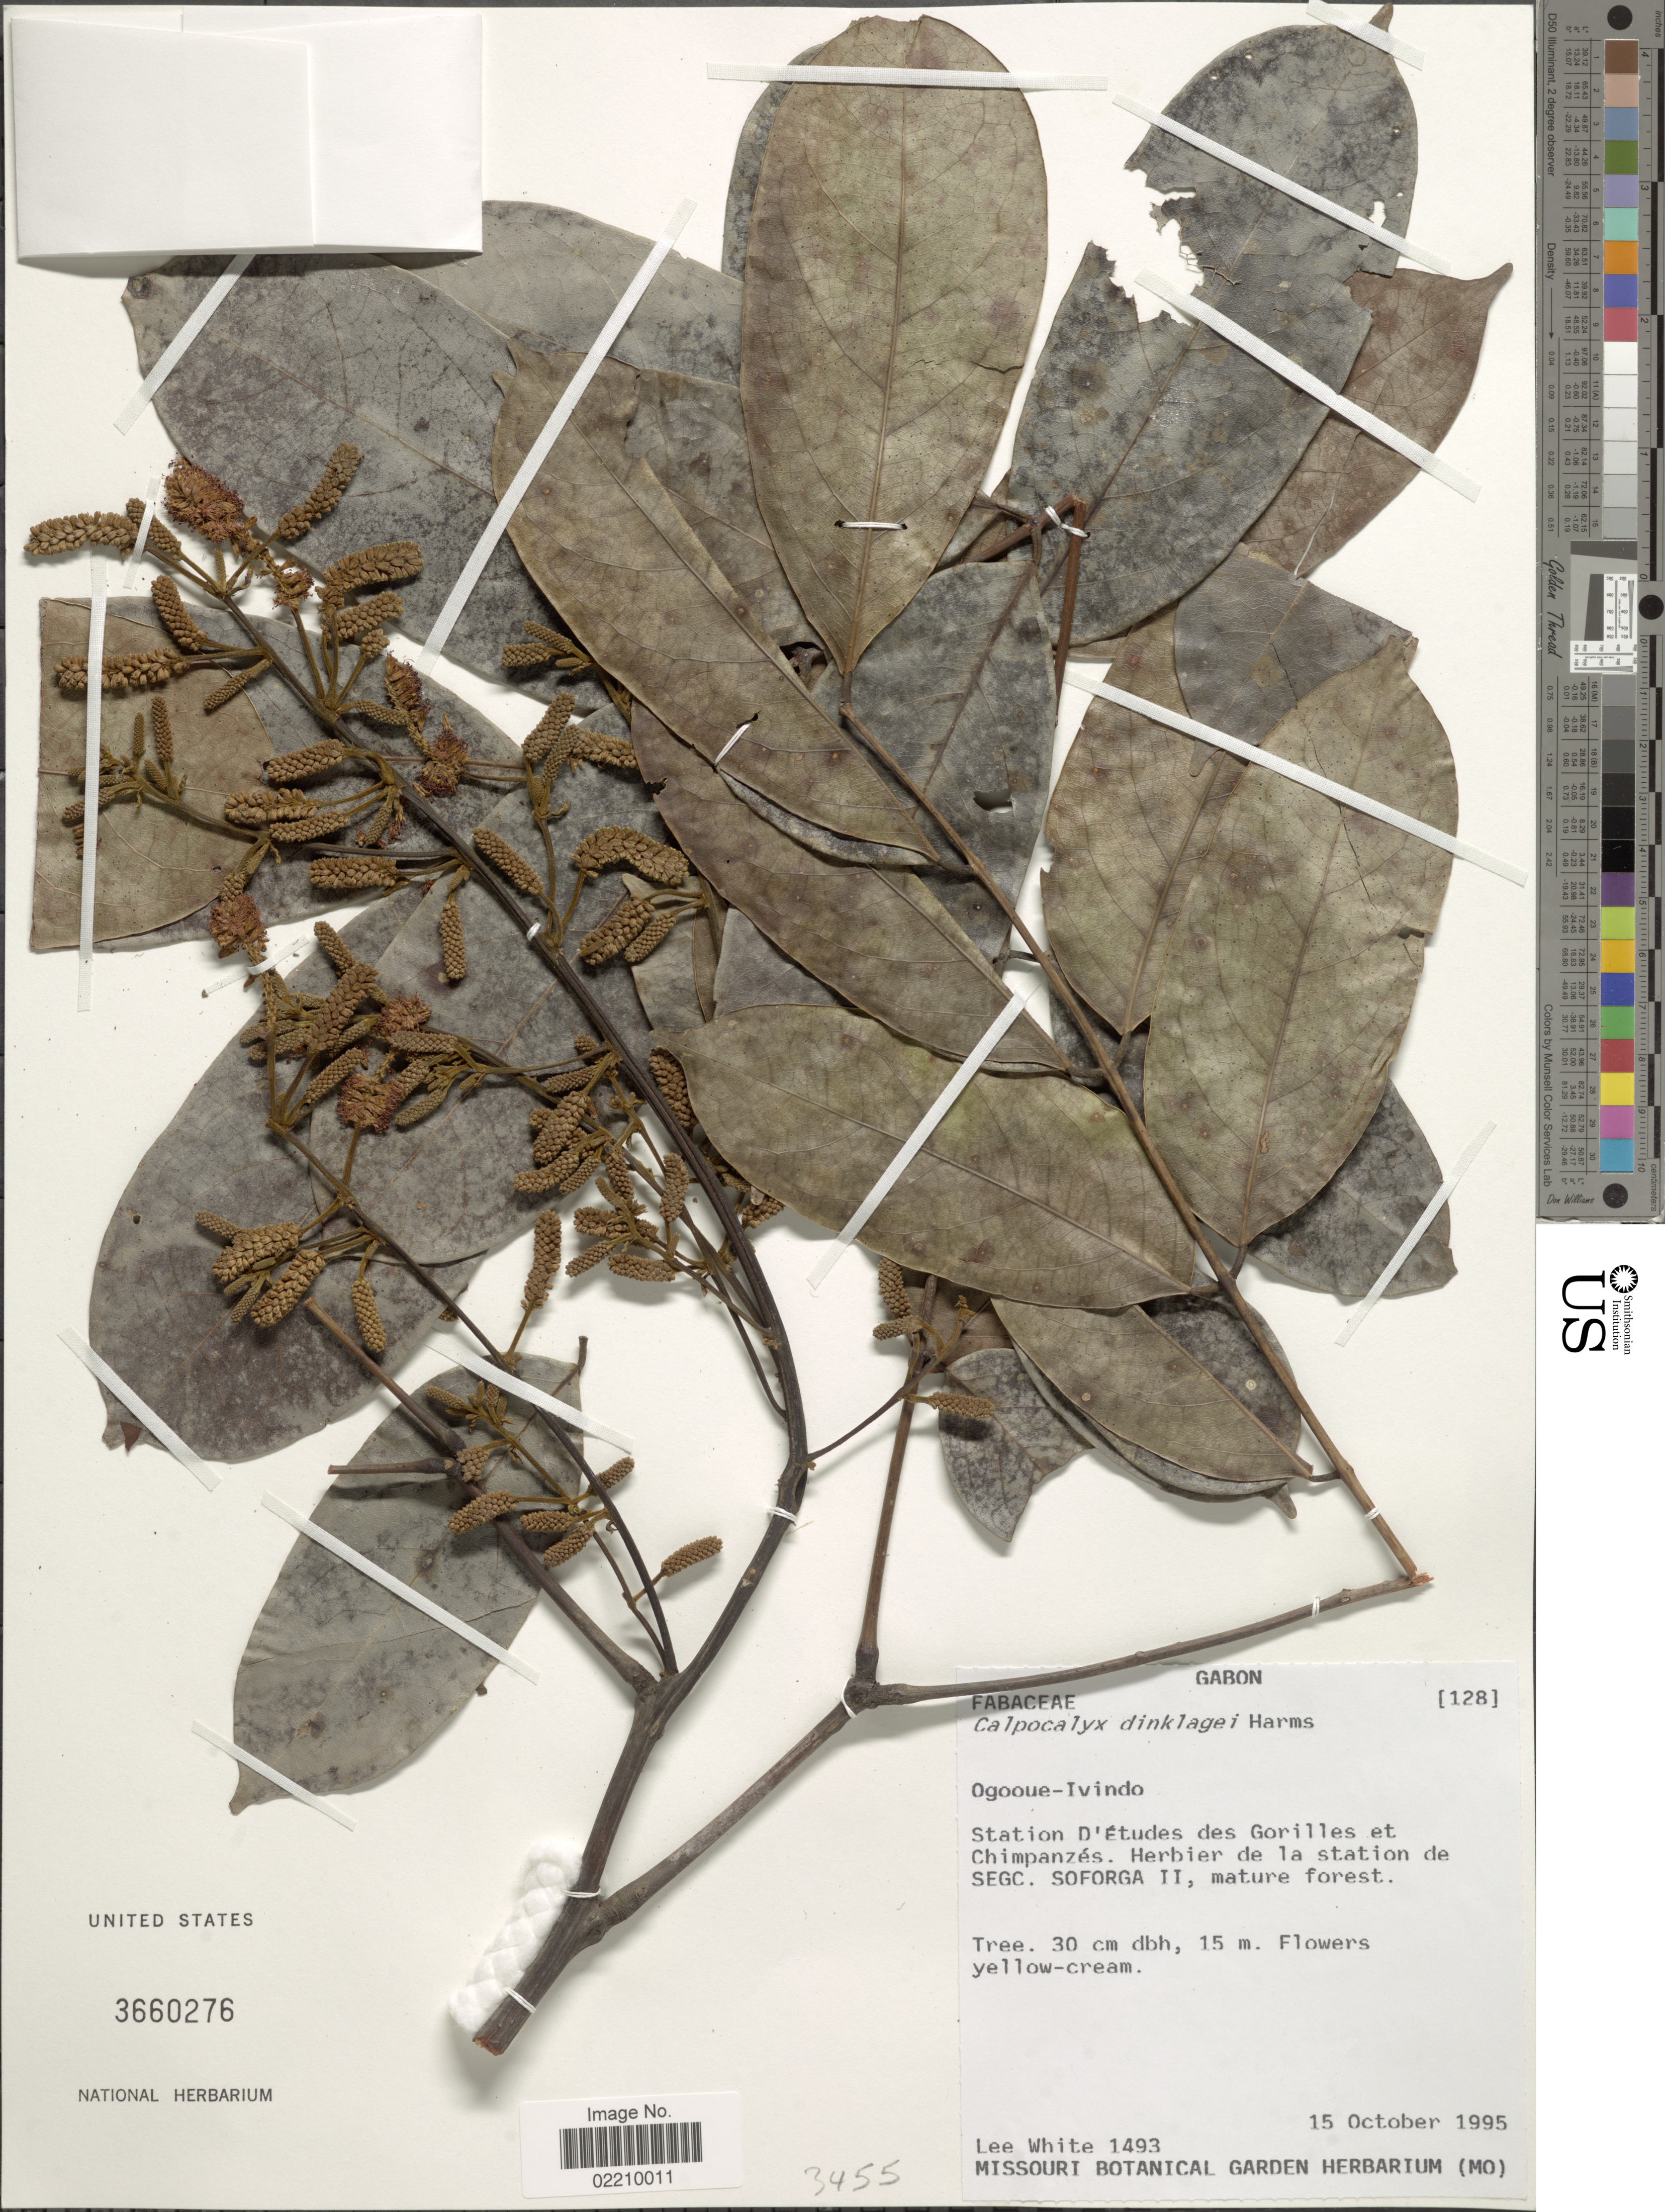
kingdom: Plantae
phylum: Tracheophyta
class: Magnoliopsida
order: Fabales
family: Fabaceae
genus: Calpocalyx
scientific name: Calpocalyx dinklagei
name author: Harms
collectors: L. White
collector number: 1493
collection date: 1995-10-15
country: Gabon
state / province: Ogooue-Ivindo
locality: Station D'Etudes des Gorilles et Chimpanzes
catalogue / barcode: US 3660276